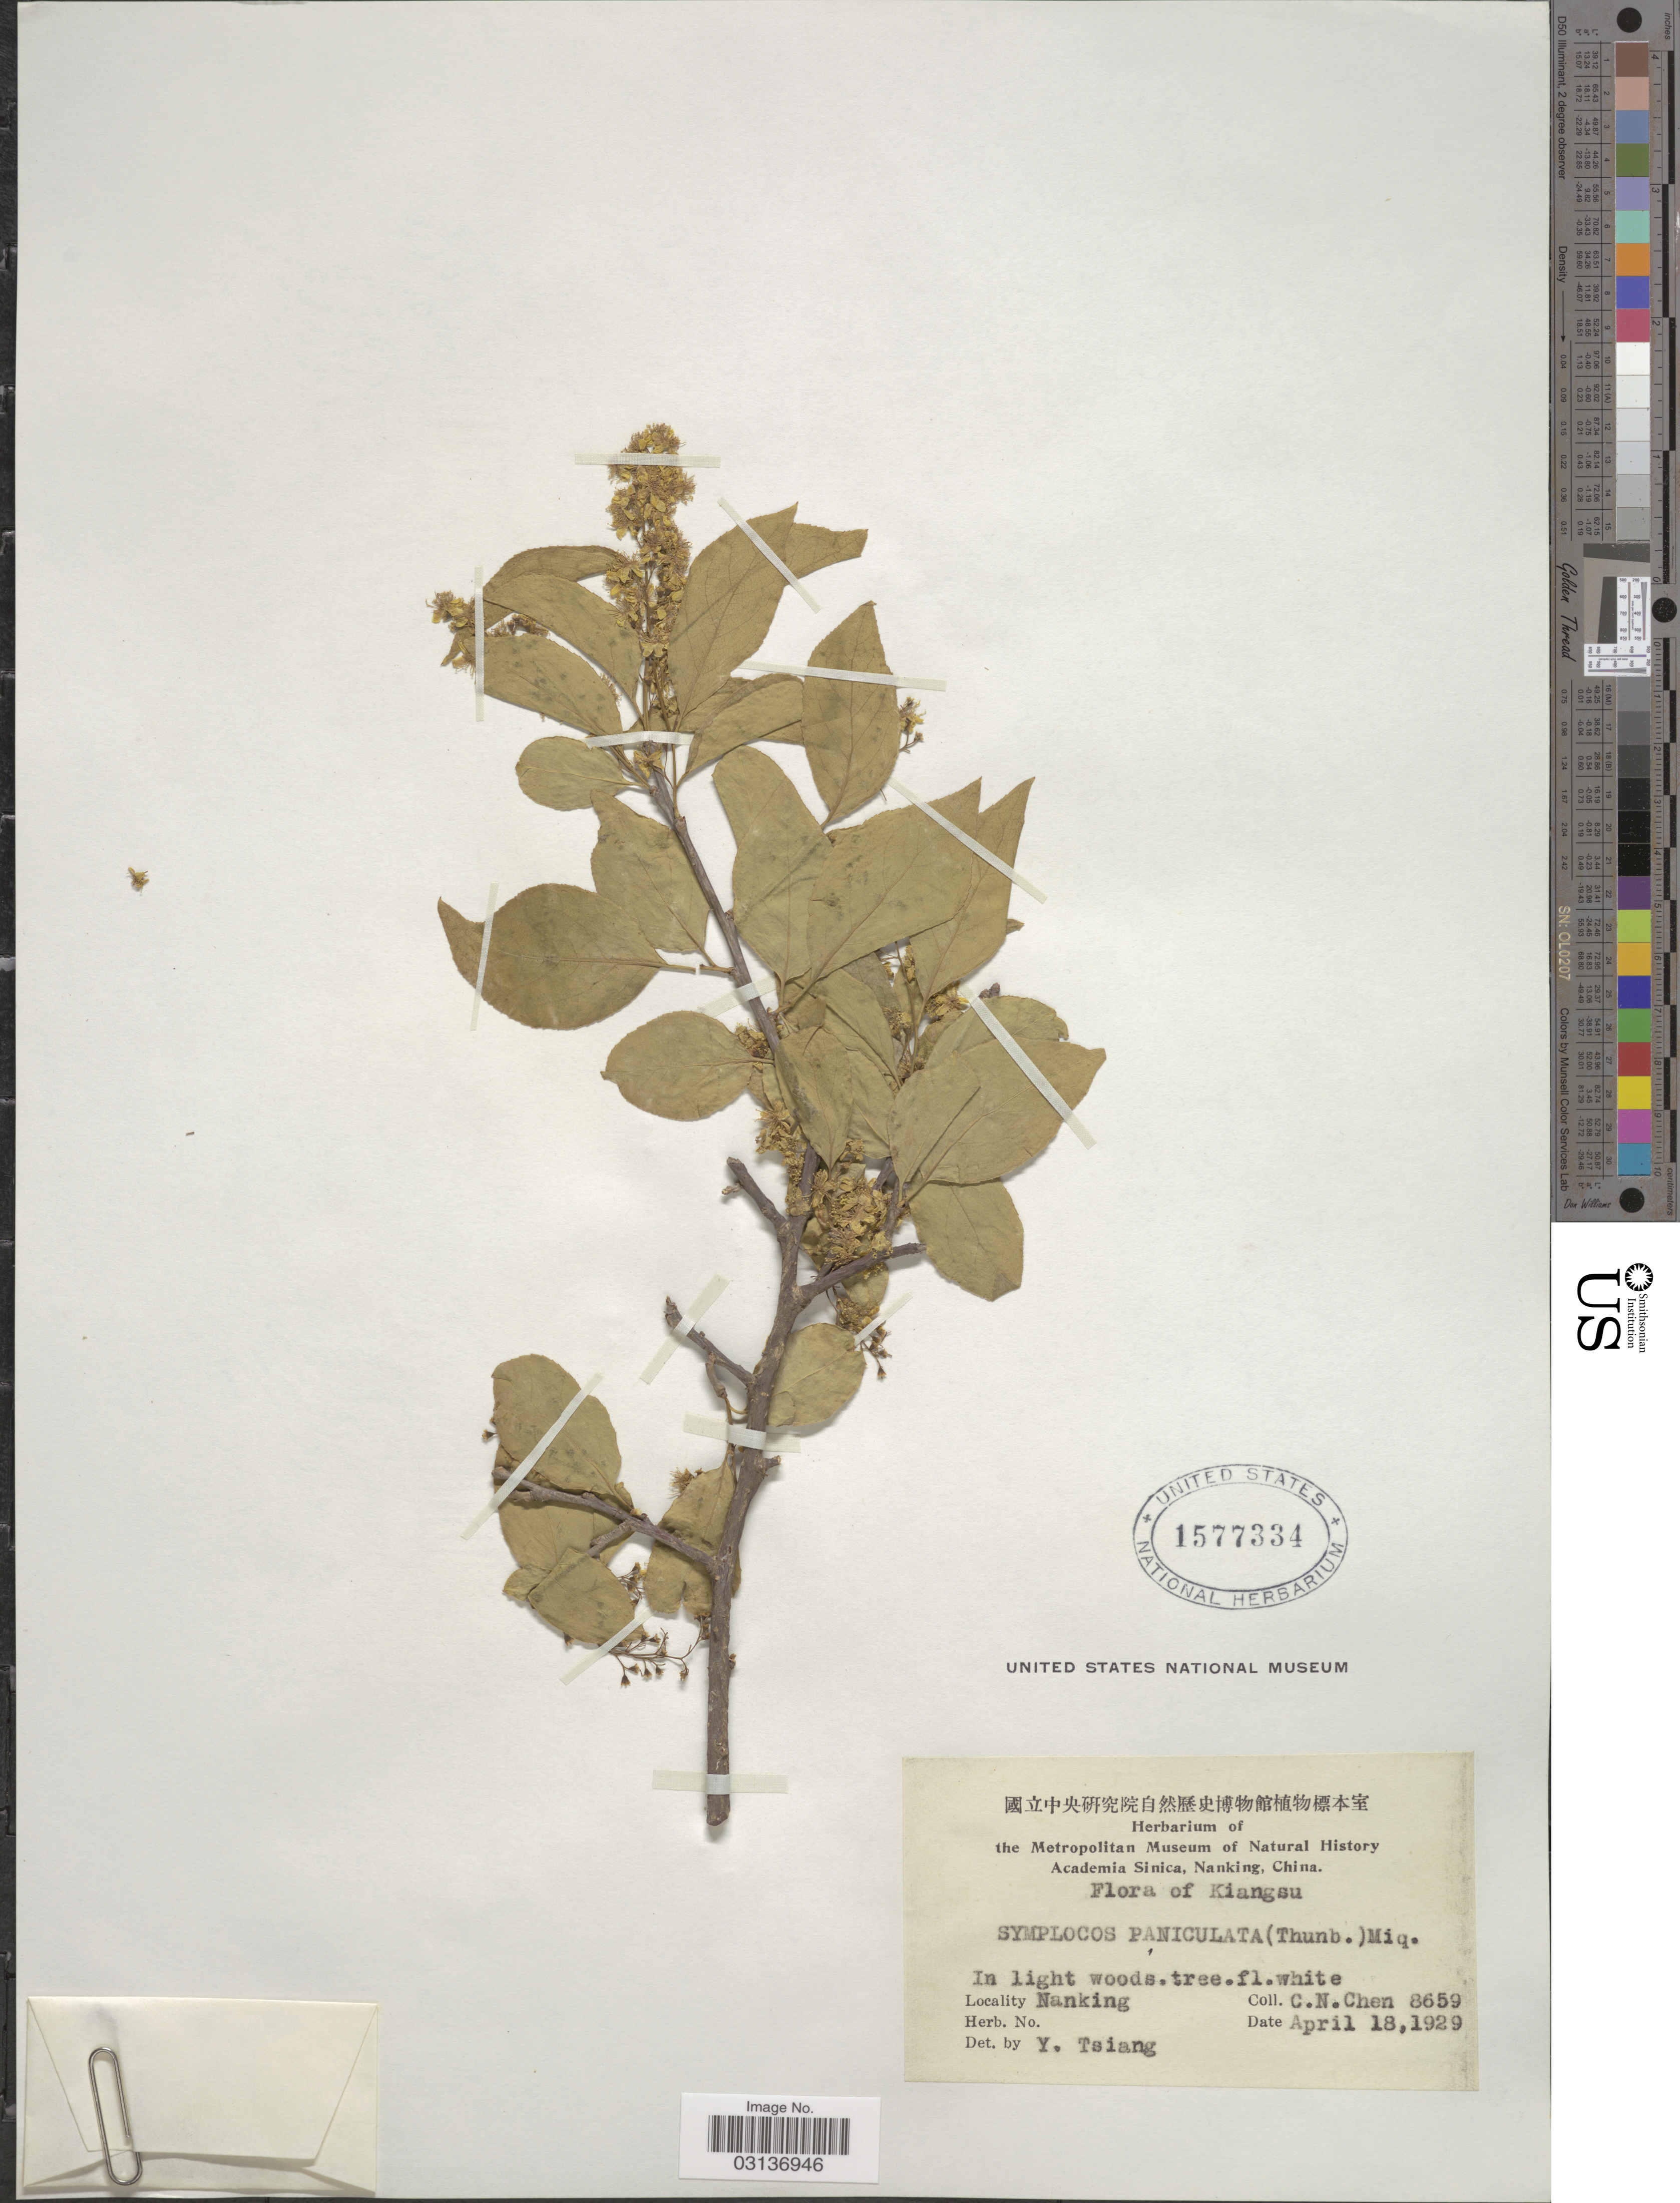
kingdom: Plantae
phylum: Tracheophyta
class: Magnoliopsida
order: Ericales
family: Symplocaceae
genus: Symplocos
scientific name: Symplocos paniculata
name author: Miq.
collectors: C. Chen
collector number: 8659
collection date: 1929-04-18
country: China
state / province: Jiangsu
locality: Kiangsu. Nanking.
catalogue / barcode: US 1577334